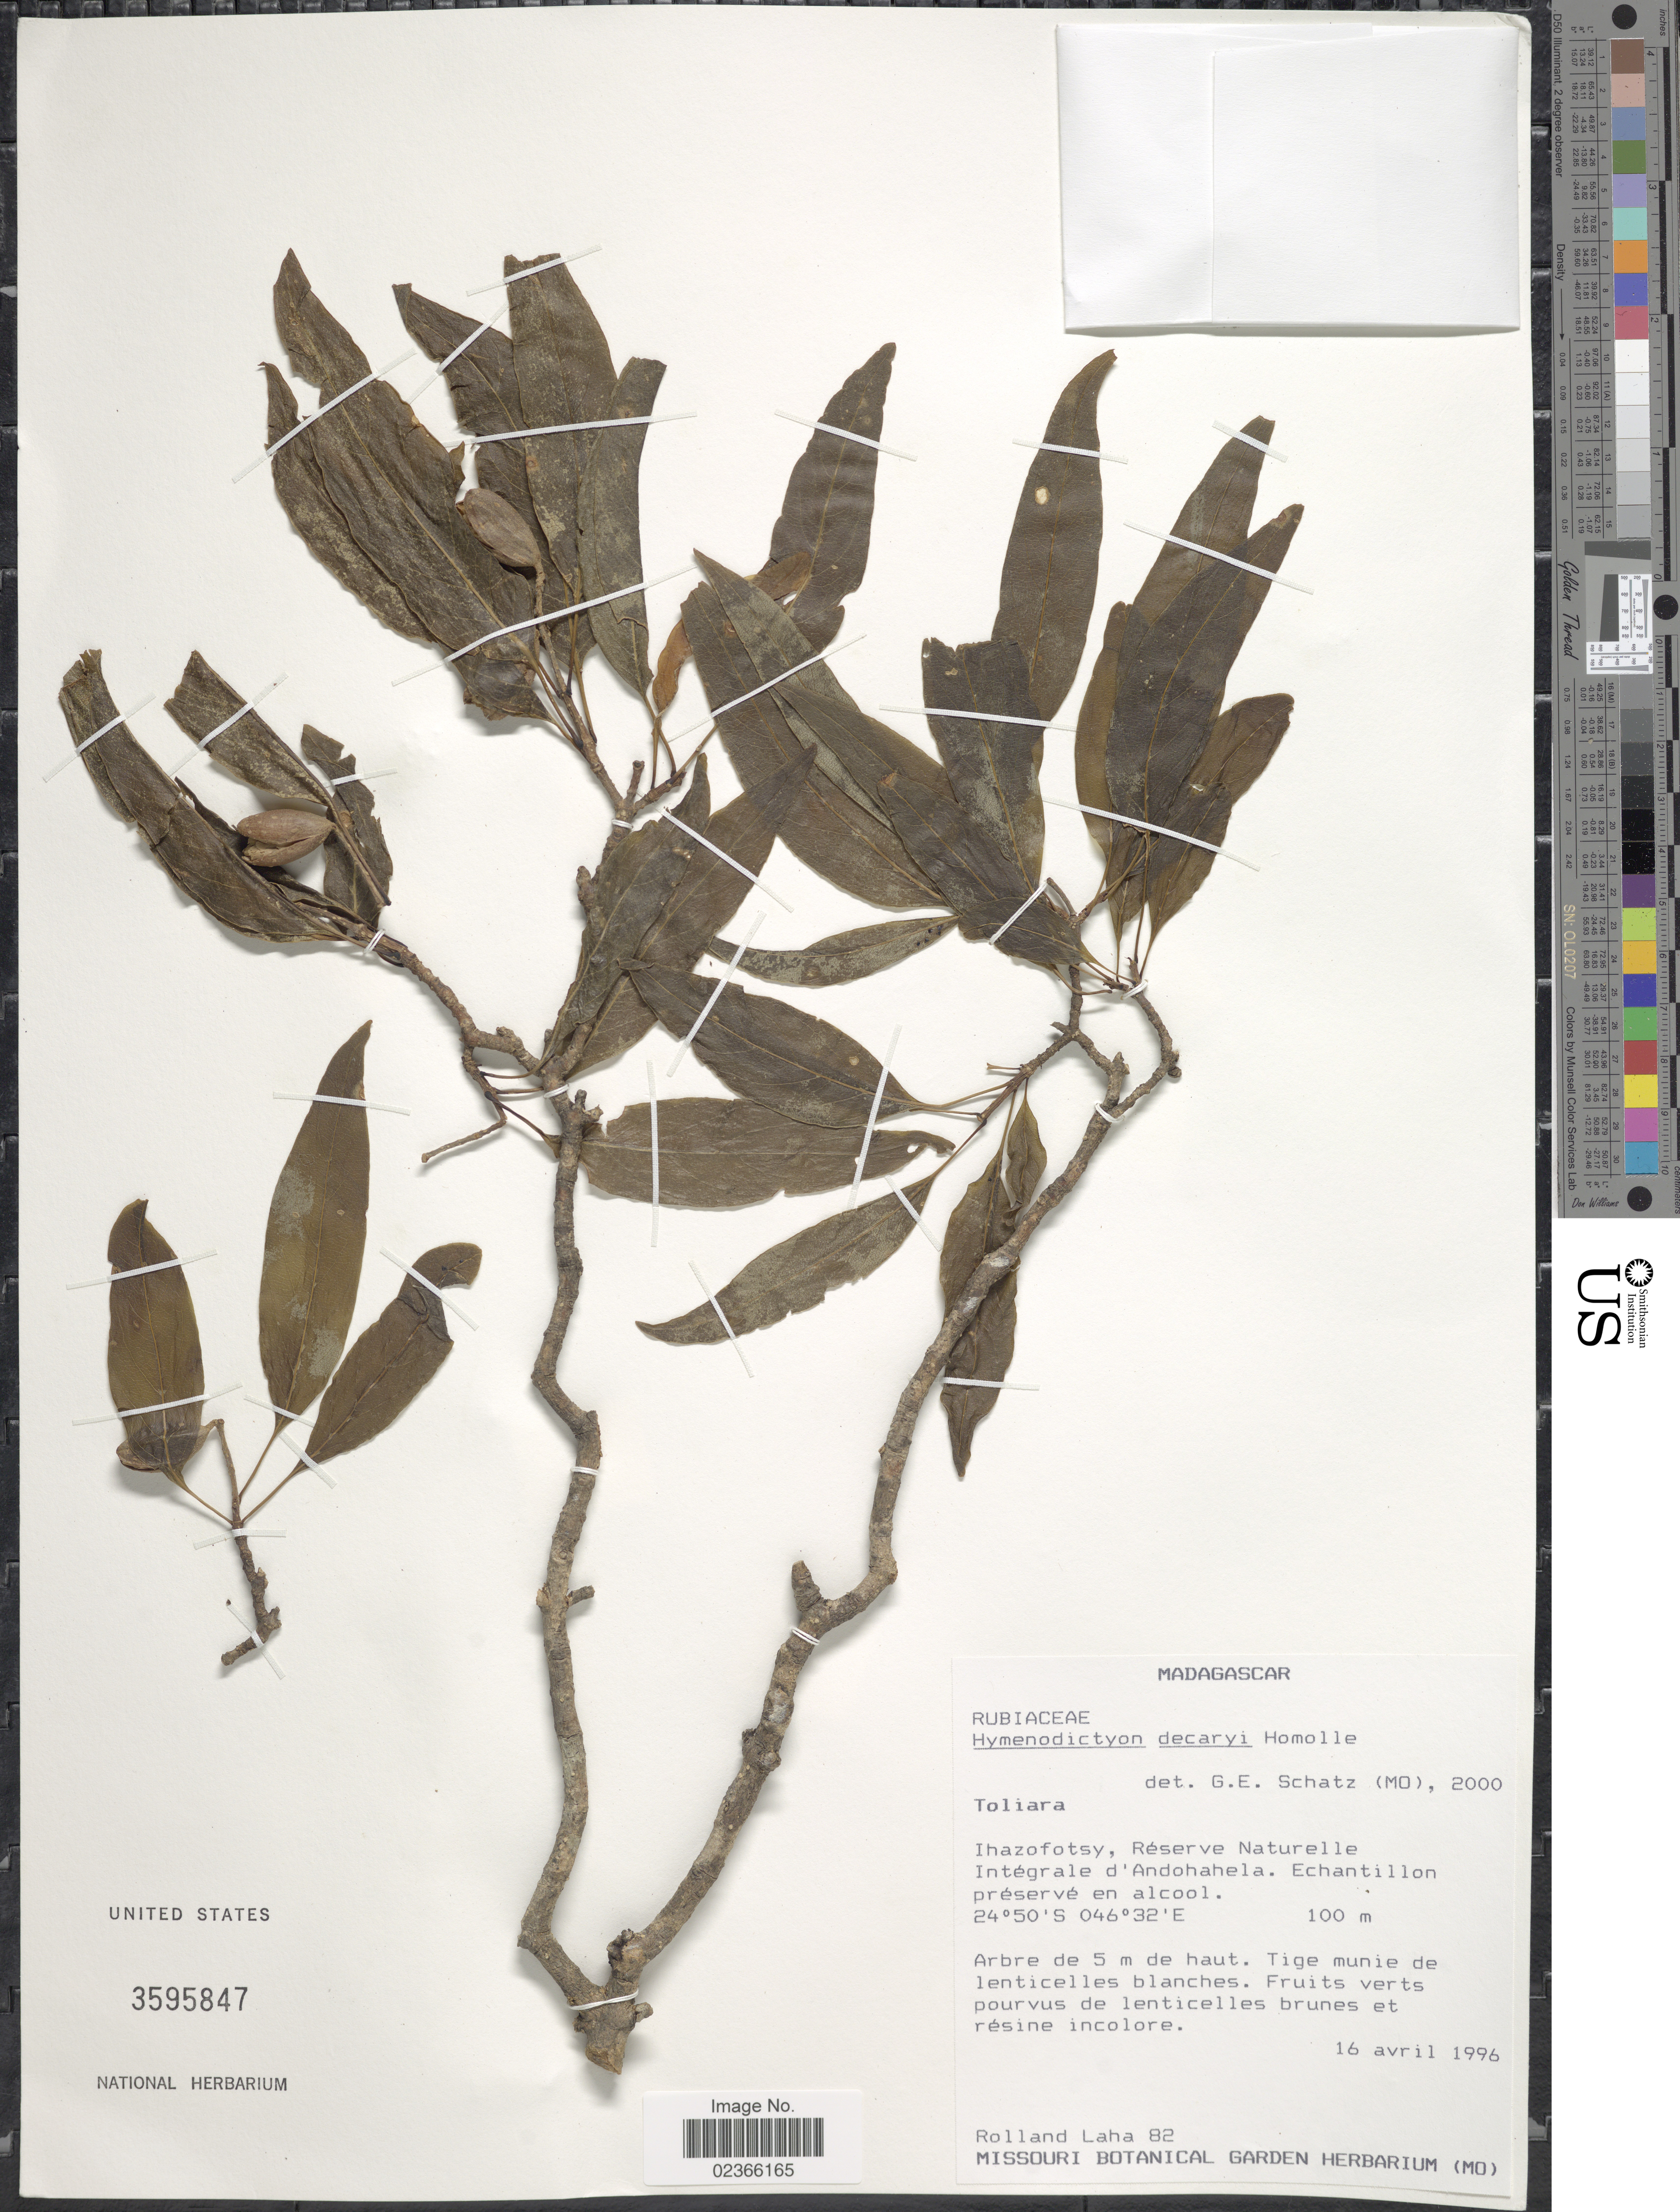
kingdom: Plantae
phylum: Tracheophyta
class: Magnoliopsida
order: Gentianales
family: Rubiaceae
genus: Hymenodictyon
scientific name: Hymenodictyon decaryi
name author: Homolle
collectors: R. Laha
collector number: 82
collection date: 1996-04-16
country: Madagascar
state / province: Anosy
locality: Toliara, Ihazofotsy, Reserve Naturelle, Integrale d'Andohahela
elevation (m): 100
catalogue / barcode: US 3595847